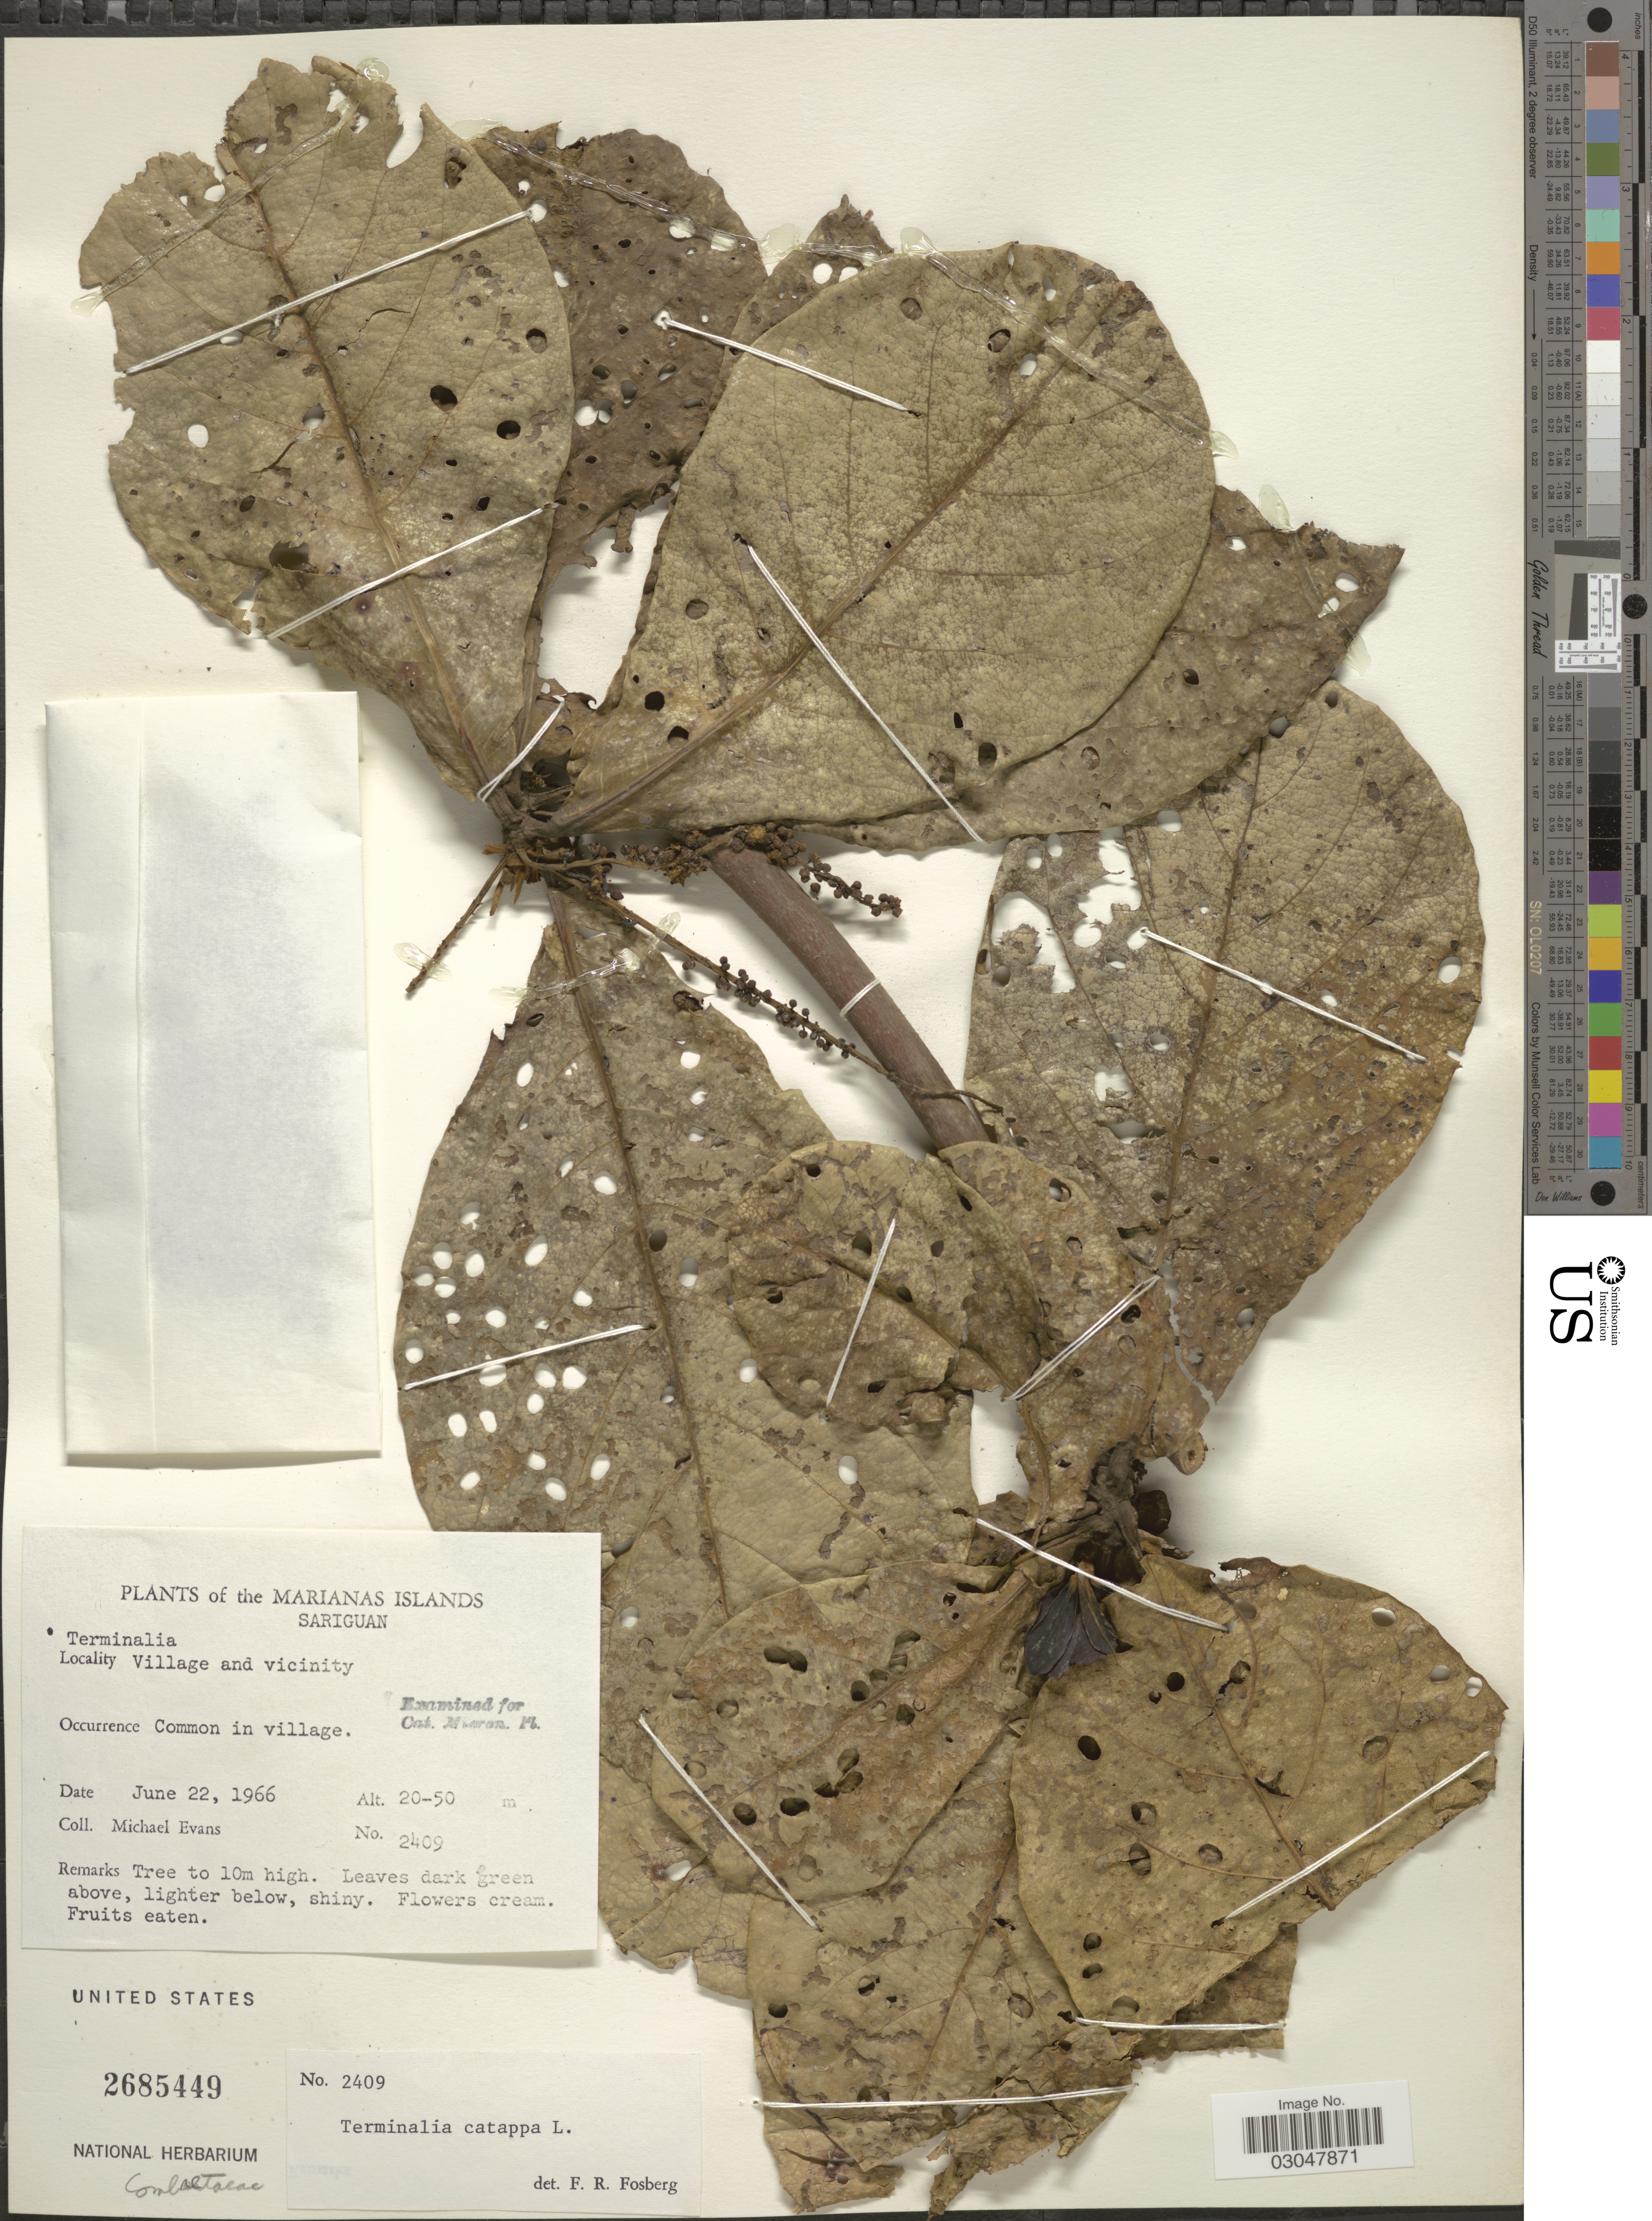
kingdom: Plantae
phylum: Tracheophyta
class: Magnoliopsida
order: Myrtales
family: Combretaceae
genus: Terminalia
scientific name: Terminalia catappa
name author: L.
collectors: M. Evans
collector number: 2409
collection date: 1966-06-22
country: Northern Mariana Islands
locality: Marianas Islands. Sariguan. Village and vicinity. Common in village.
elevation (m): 20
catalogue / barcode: US 2685449